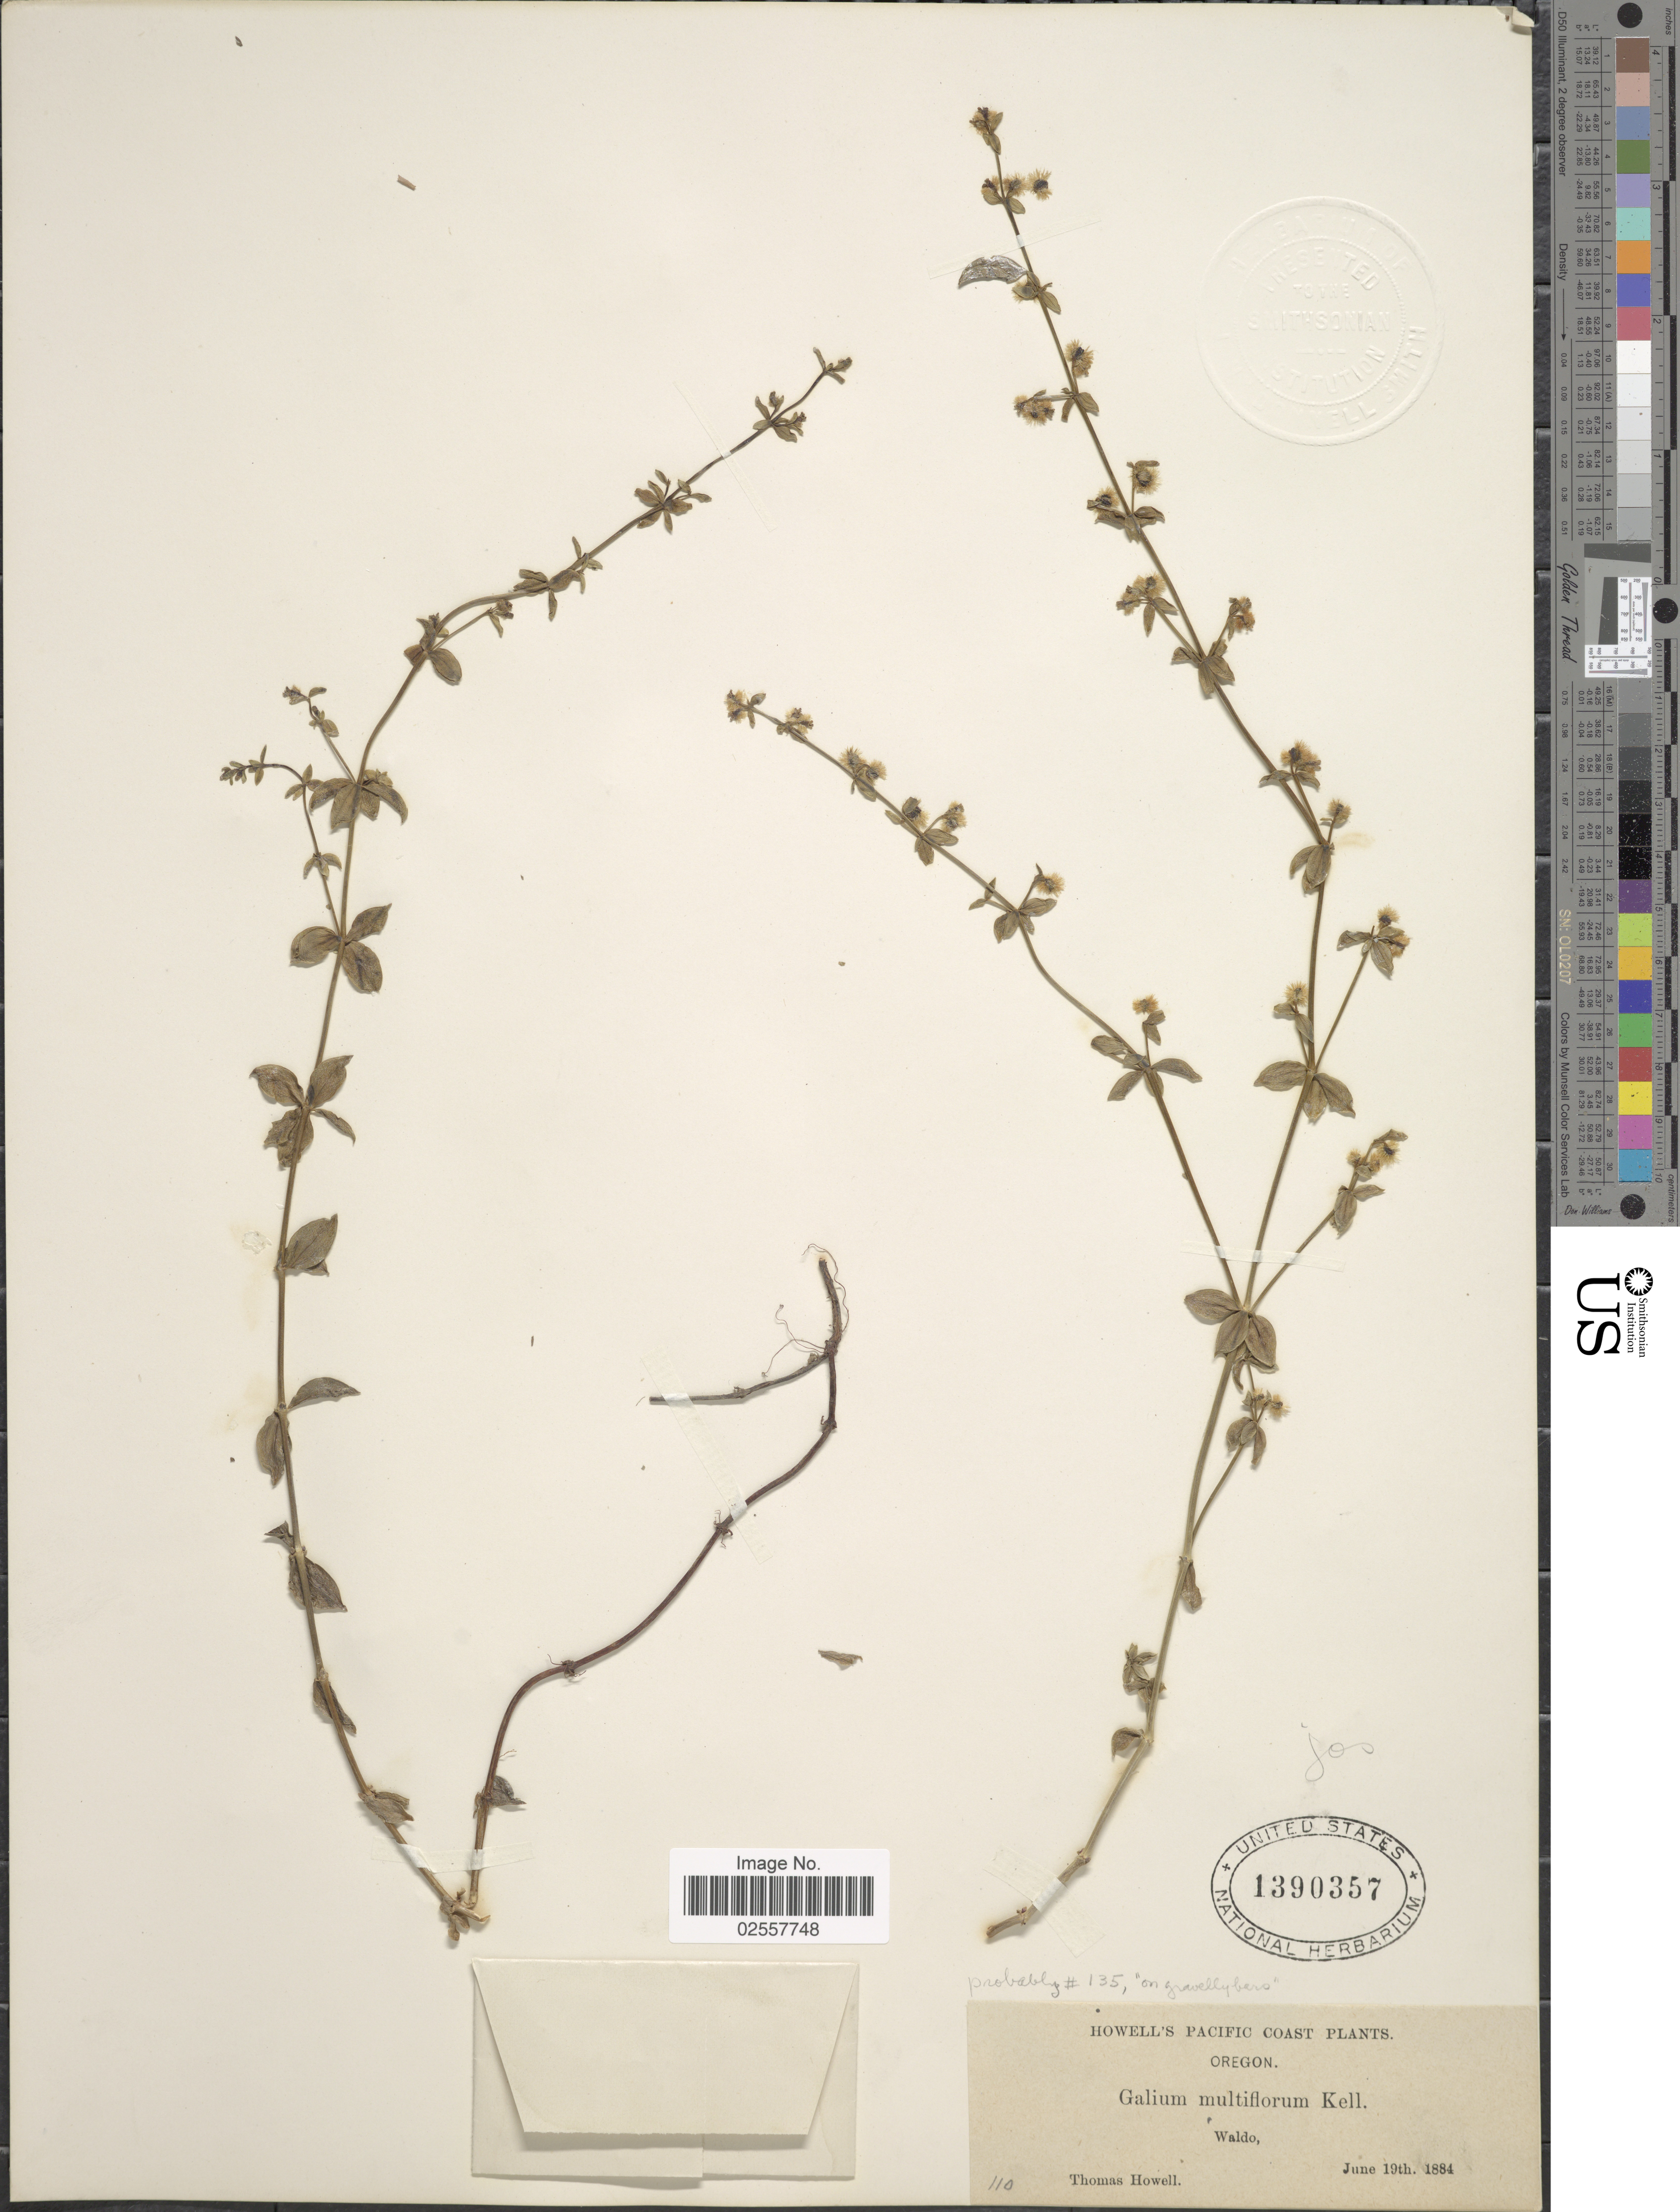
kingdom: Plantae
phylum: Tracheophyta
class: Magnoliopsida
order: Gentianales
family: Rubiaceae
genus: Galium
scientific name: Galium glabrescens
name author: (Ehrend.) Dempster & Ehrend.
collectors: T. Howell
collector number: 110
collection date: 1884-06-19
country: United States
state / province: Oregon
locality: Pacific Coast. Waldo.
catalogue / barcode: US 1390357